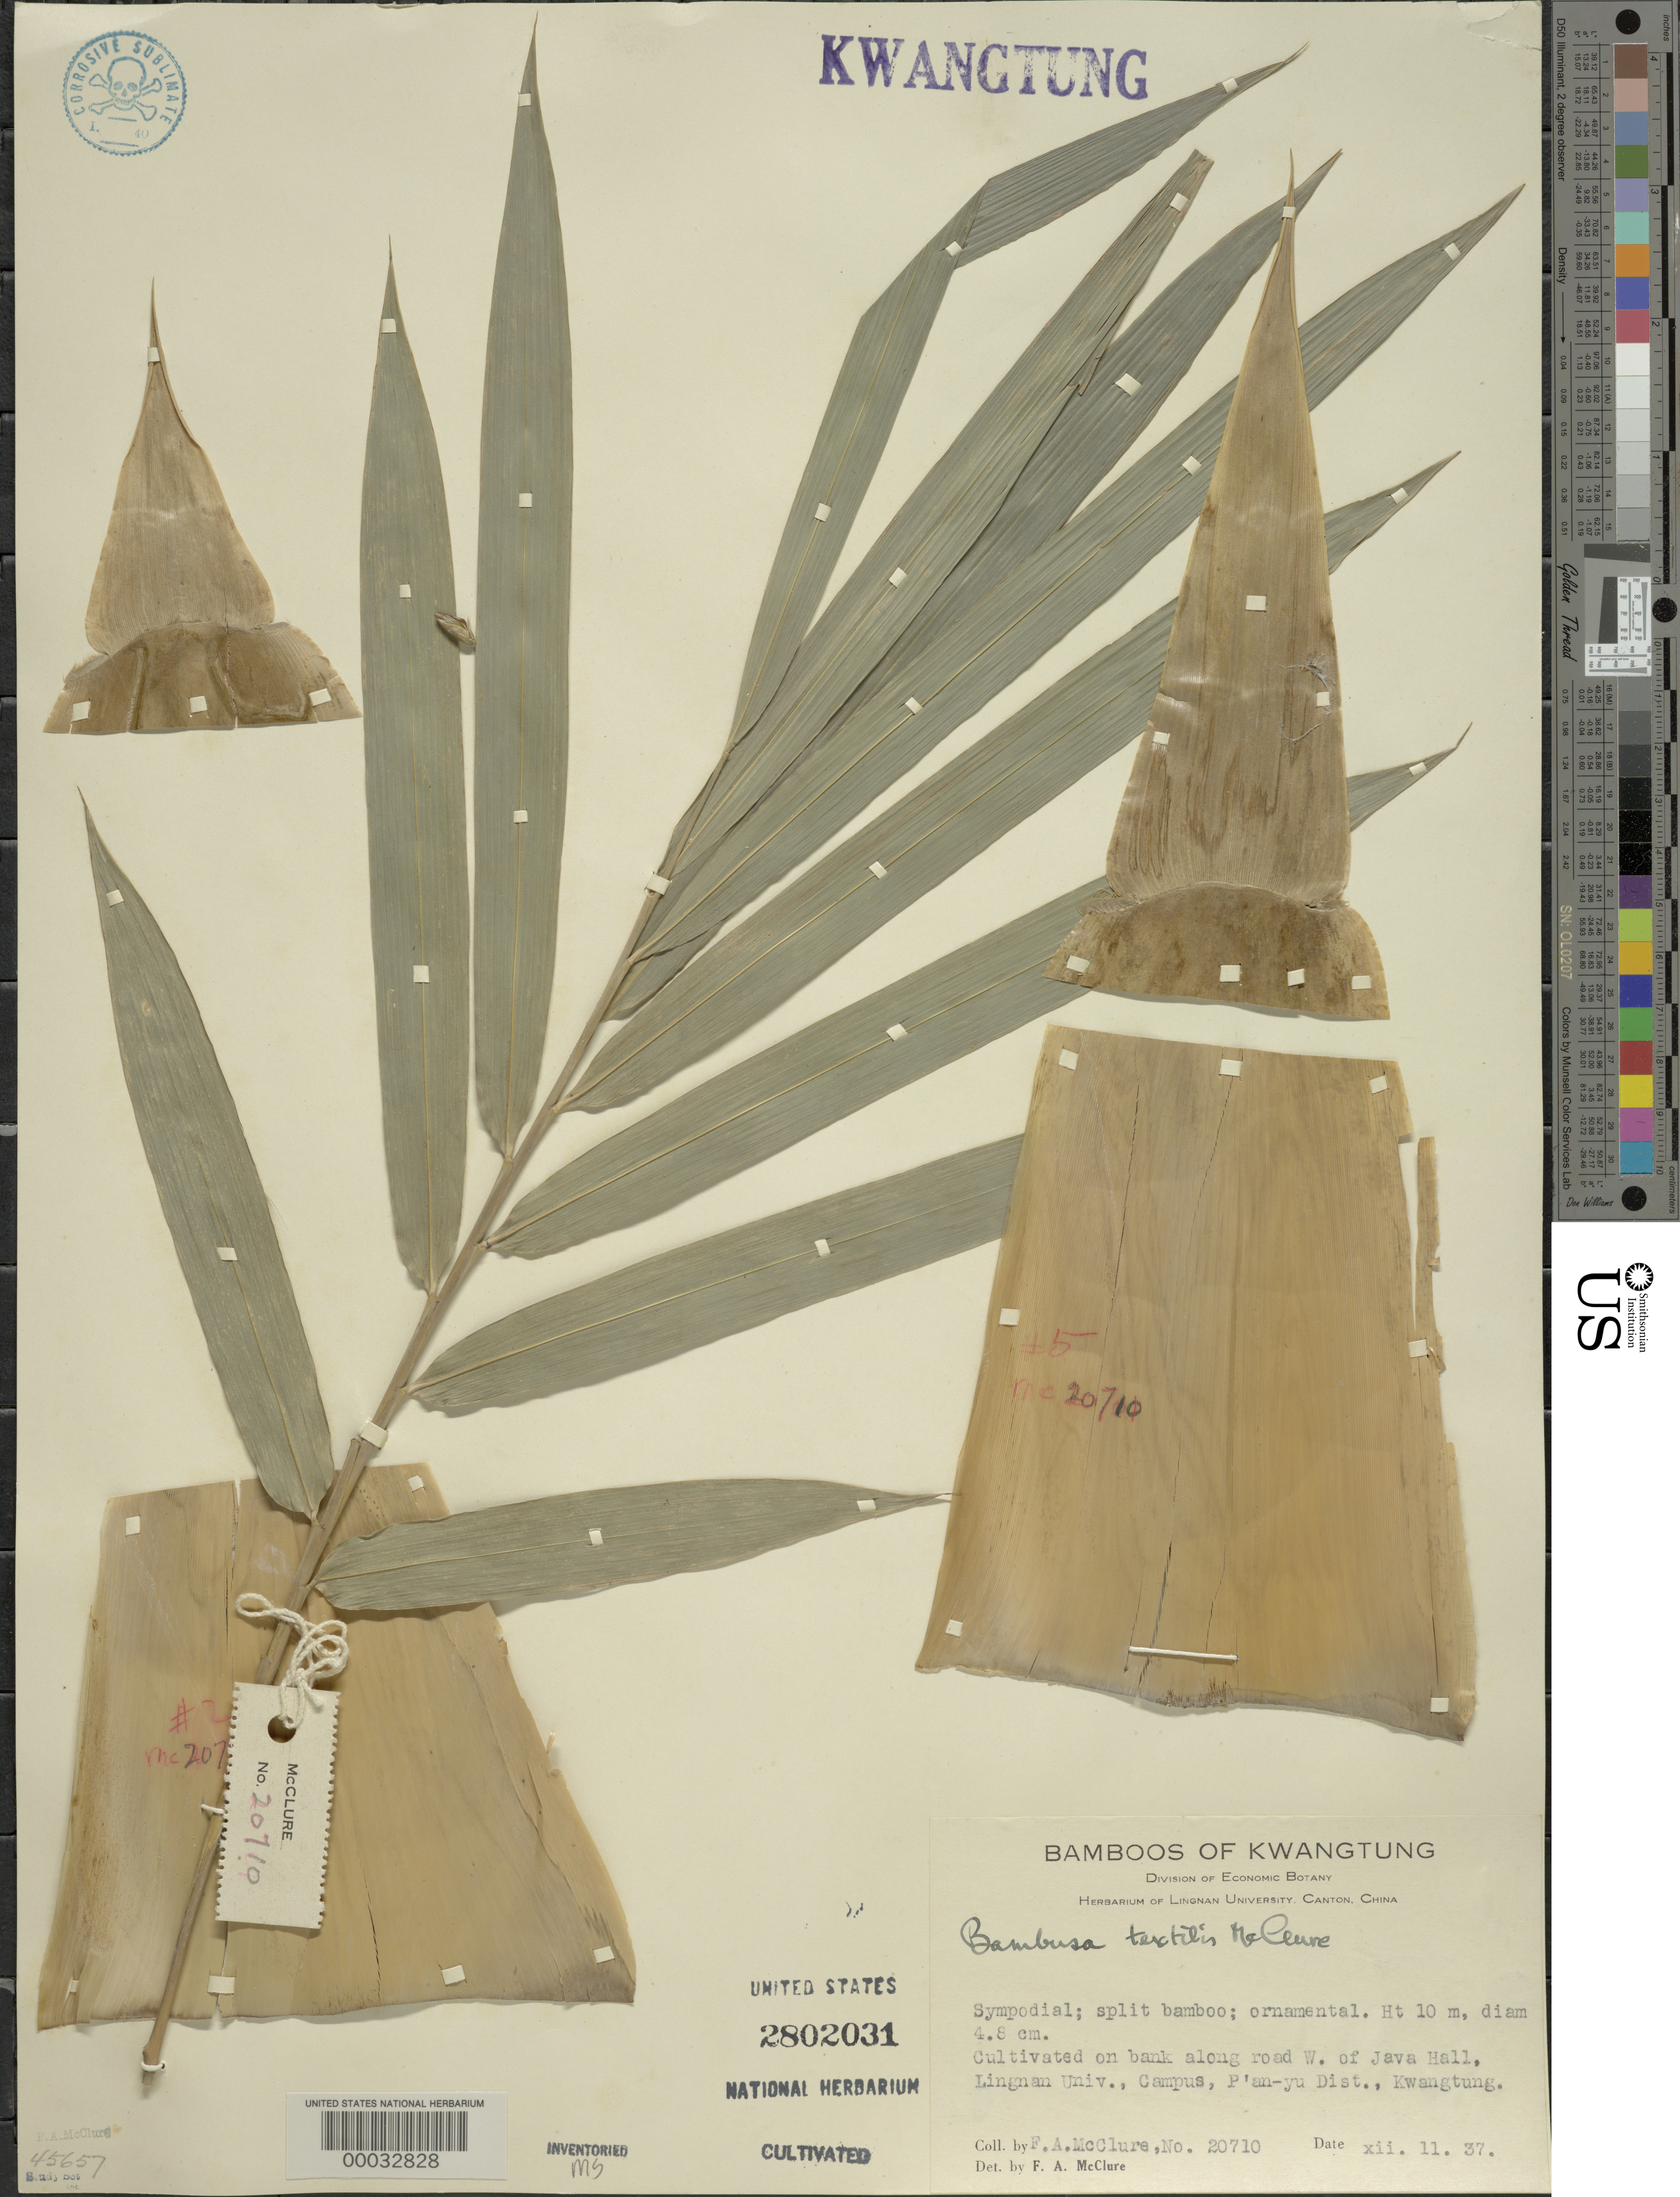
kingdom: Plantae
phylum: Tracheophyta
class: Liliopsida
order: Poales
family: Poaceae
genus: Bambusa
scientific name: Bambusa textilis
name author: McClure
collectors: F. A. McClure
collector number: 20710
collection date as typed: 11 Dec 1937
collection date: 1937-12-11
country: China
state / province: Guangdong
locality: Lingnan university bamboo garden-poon yu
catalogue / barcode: US 2802031